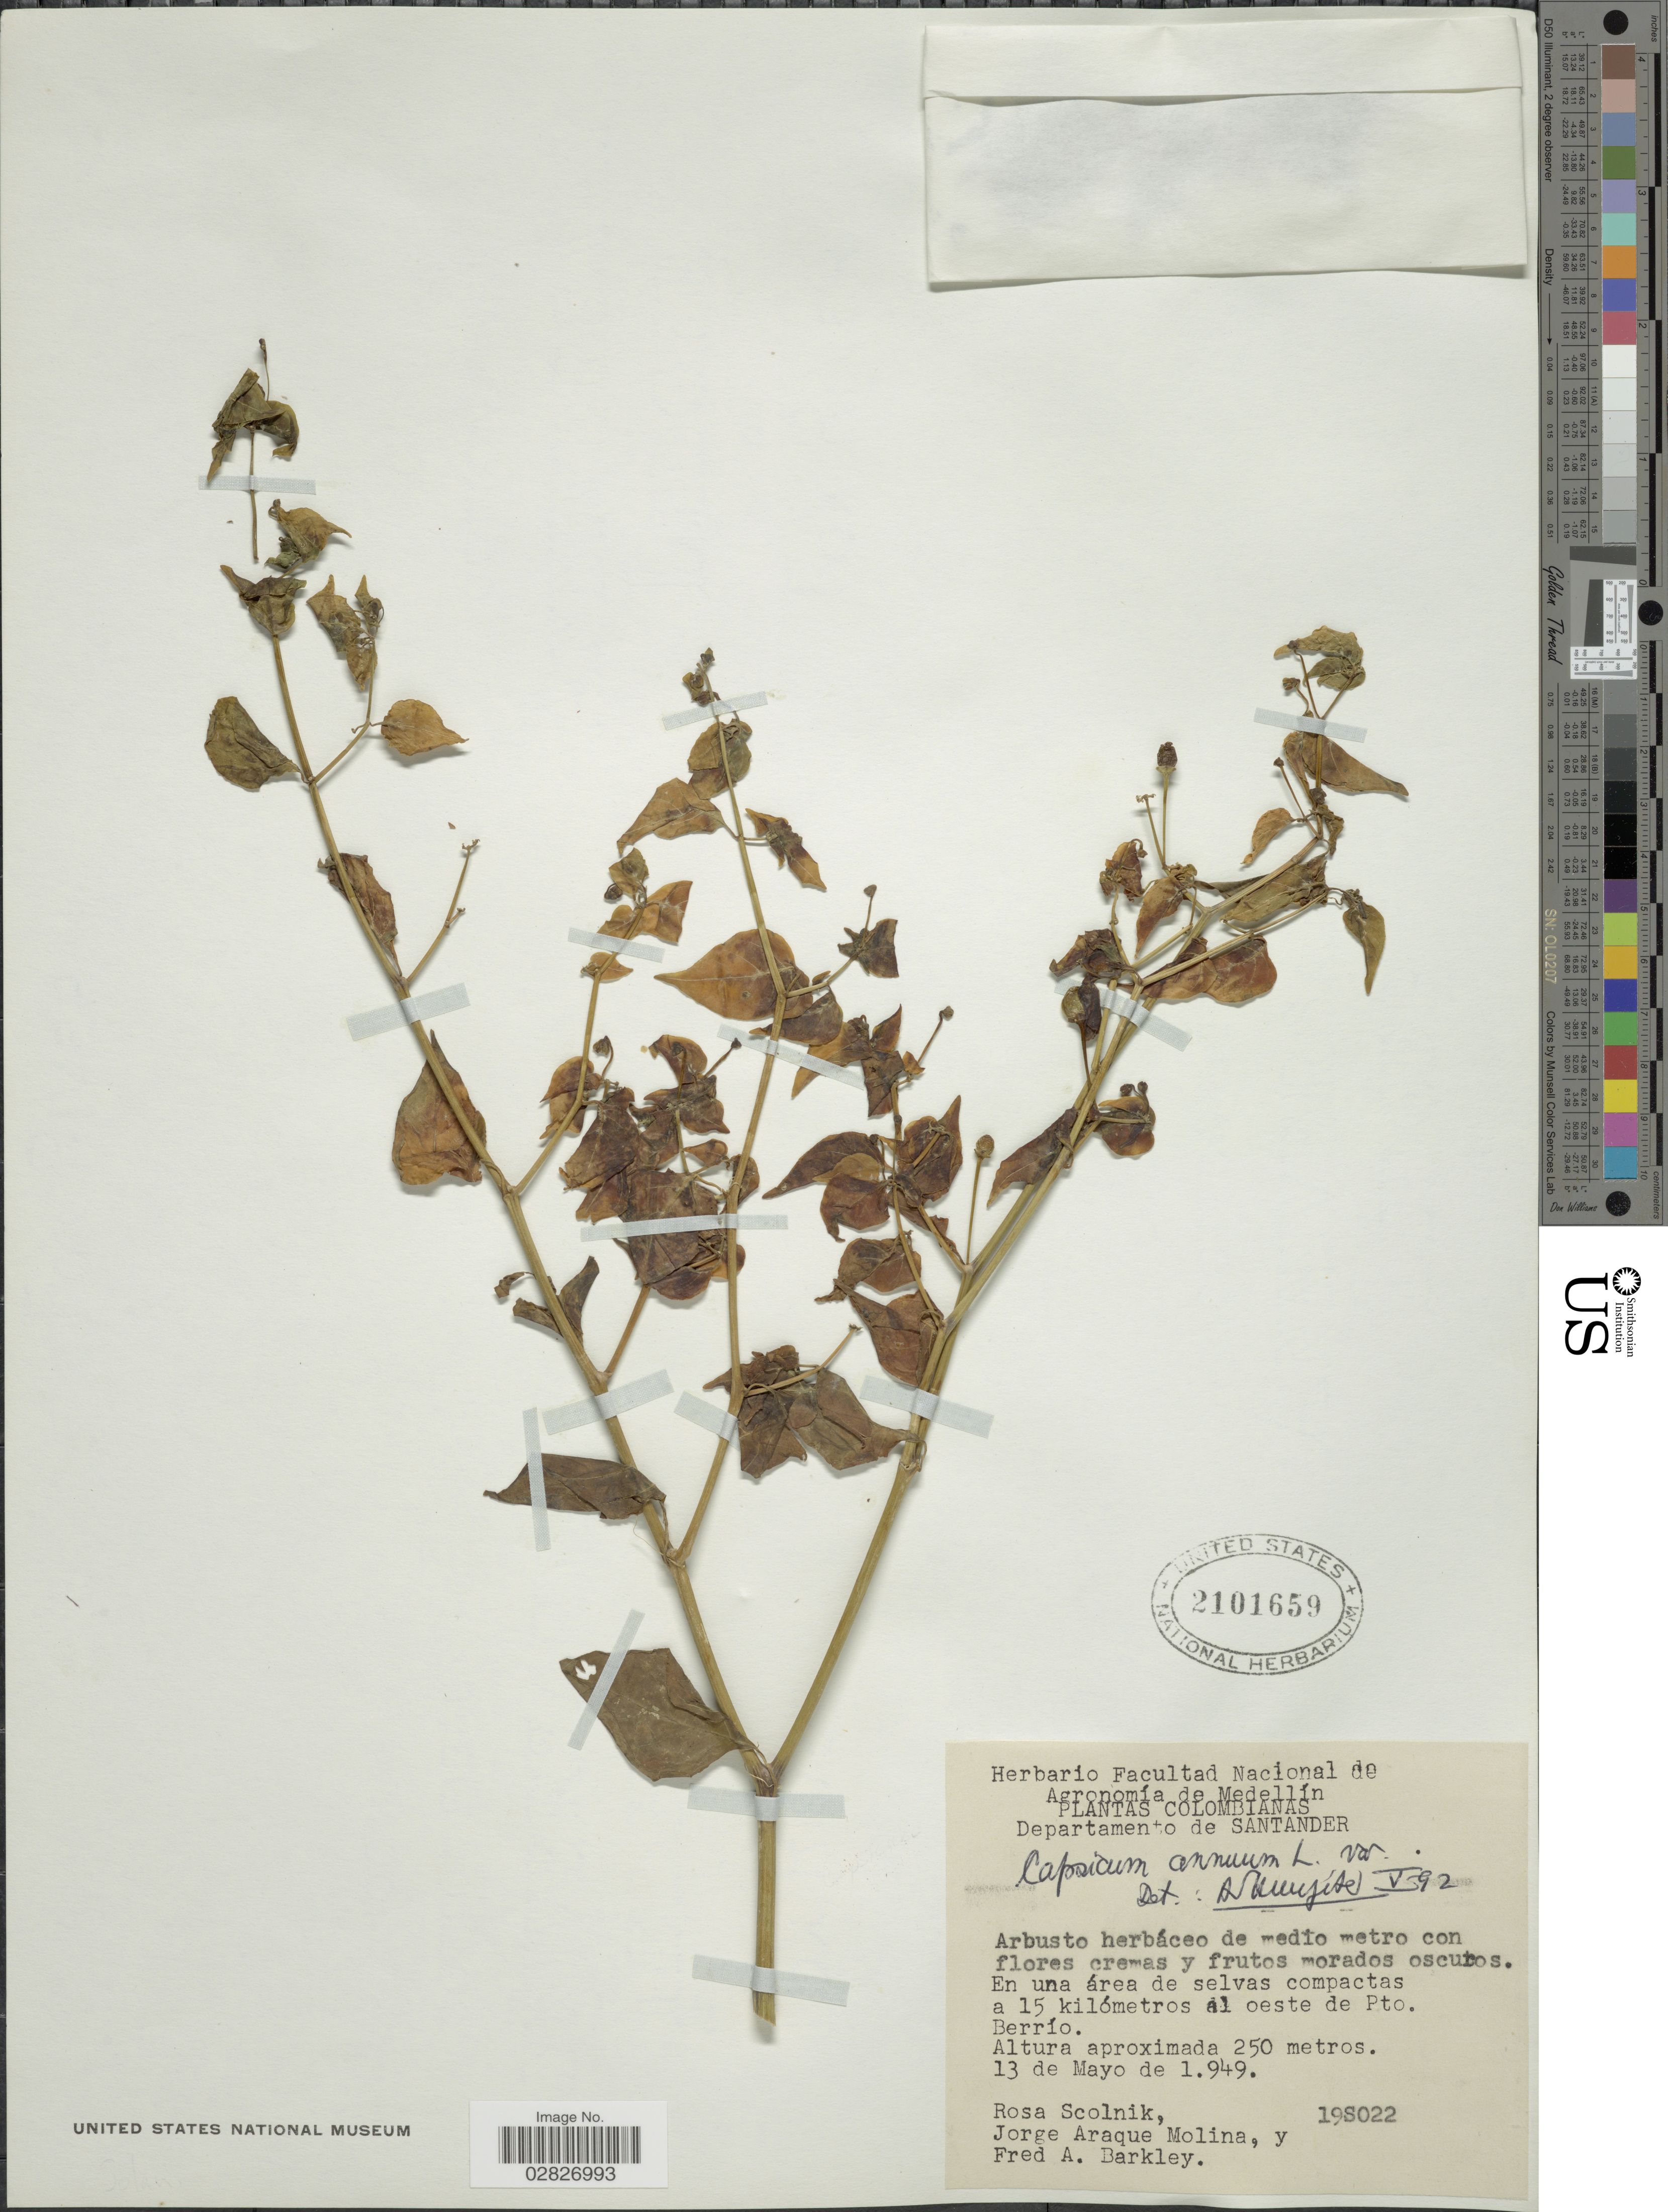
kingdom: Plantae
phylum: Tracheophyta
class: Magnoliopsida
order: Solanales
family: Solanaceae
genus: Capsicum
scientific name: Capsicum annuum 'Habanero'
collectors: R. Scolnik, J. Araque Molina & F. A. Barkley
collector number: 19S022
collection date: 1949-05-13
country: Colombia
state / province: Santander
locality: Departamento de Santander, En una área de selvas compactas a 15 kilómetros al oeste de Pto., Berrío.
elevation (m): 250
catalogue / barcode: US 2101659